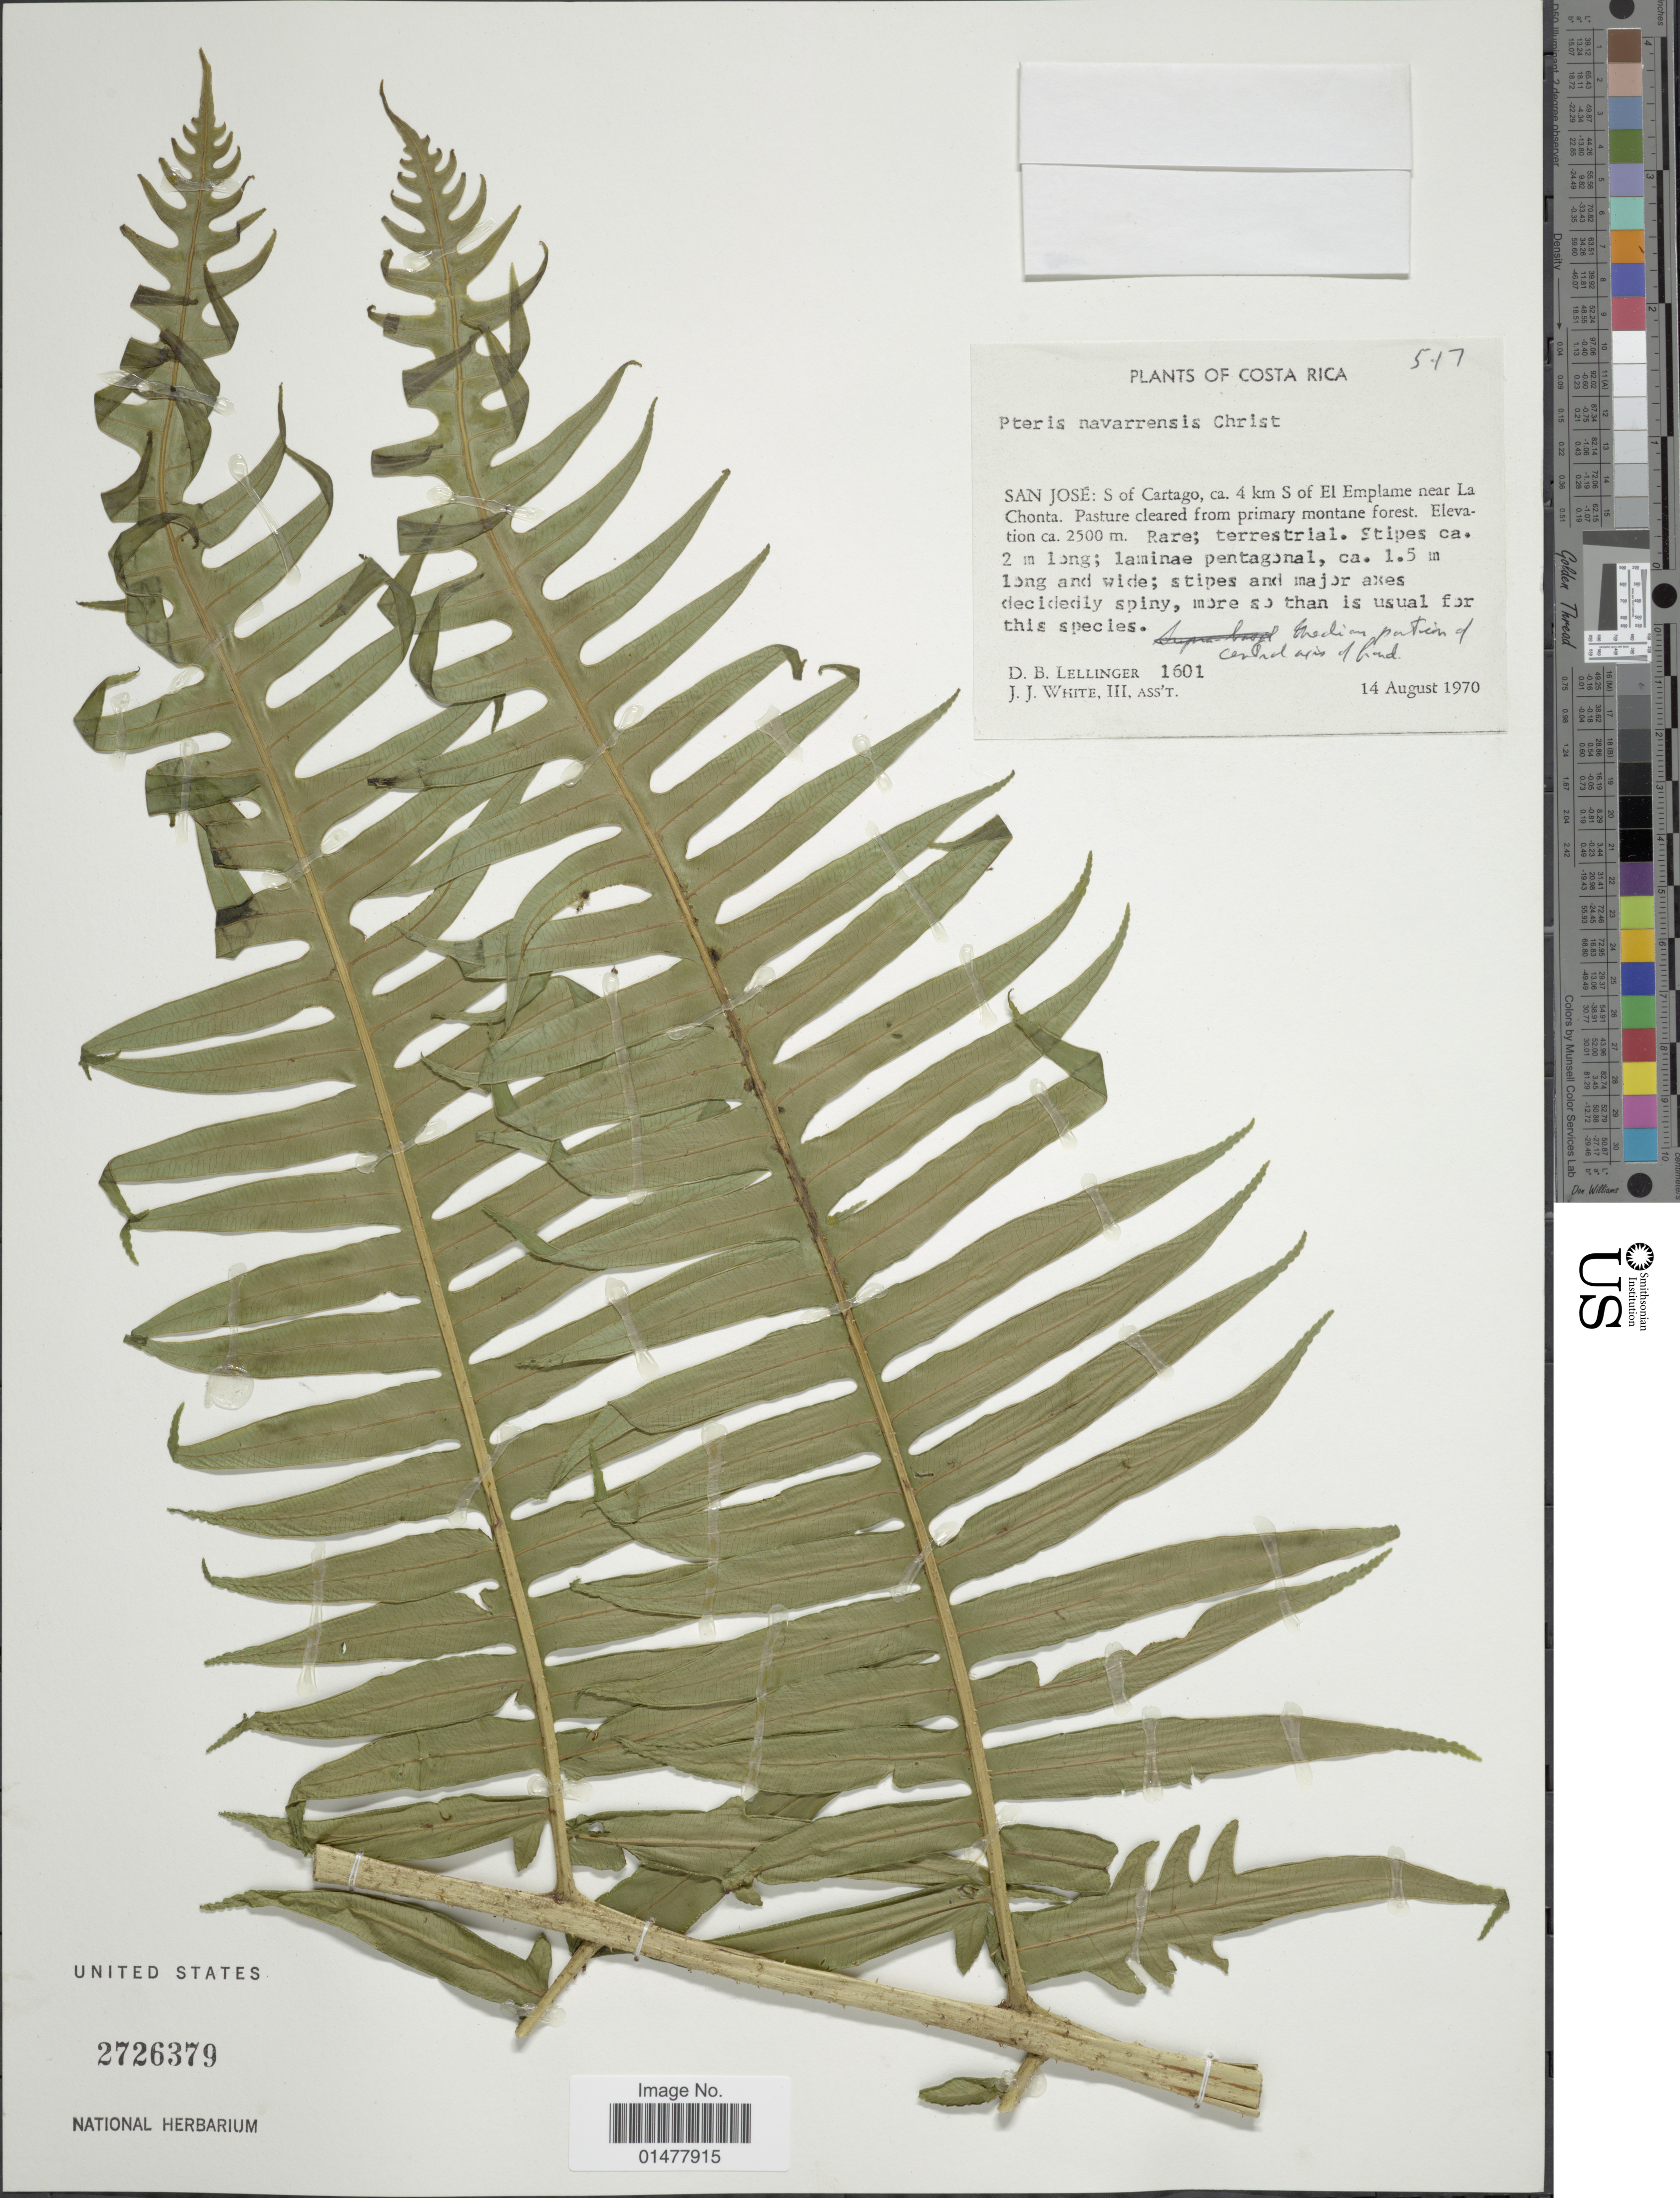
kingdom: Plantae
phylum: Tracheophyta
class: Polypodiopsida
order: Polypodiales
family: Pteridaceae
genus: Pteris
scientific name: Pteris navarrensis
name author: Christ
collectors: D. B. Lellinger & J. J. White III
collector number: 1601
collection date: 1970-08-14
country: Costa Rica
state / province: San José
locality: PLants of Costa Rica, San José: S of Cartago, ca. 4km S of El Emplame near La Chonta, pasture cleared from primary montane forest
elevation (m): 2500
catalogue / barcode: US 2726379